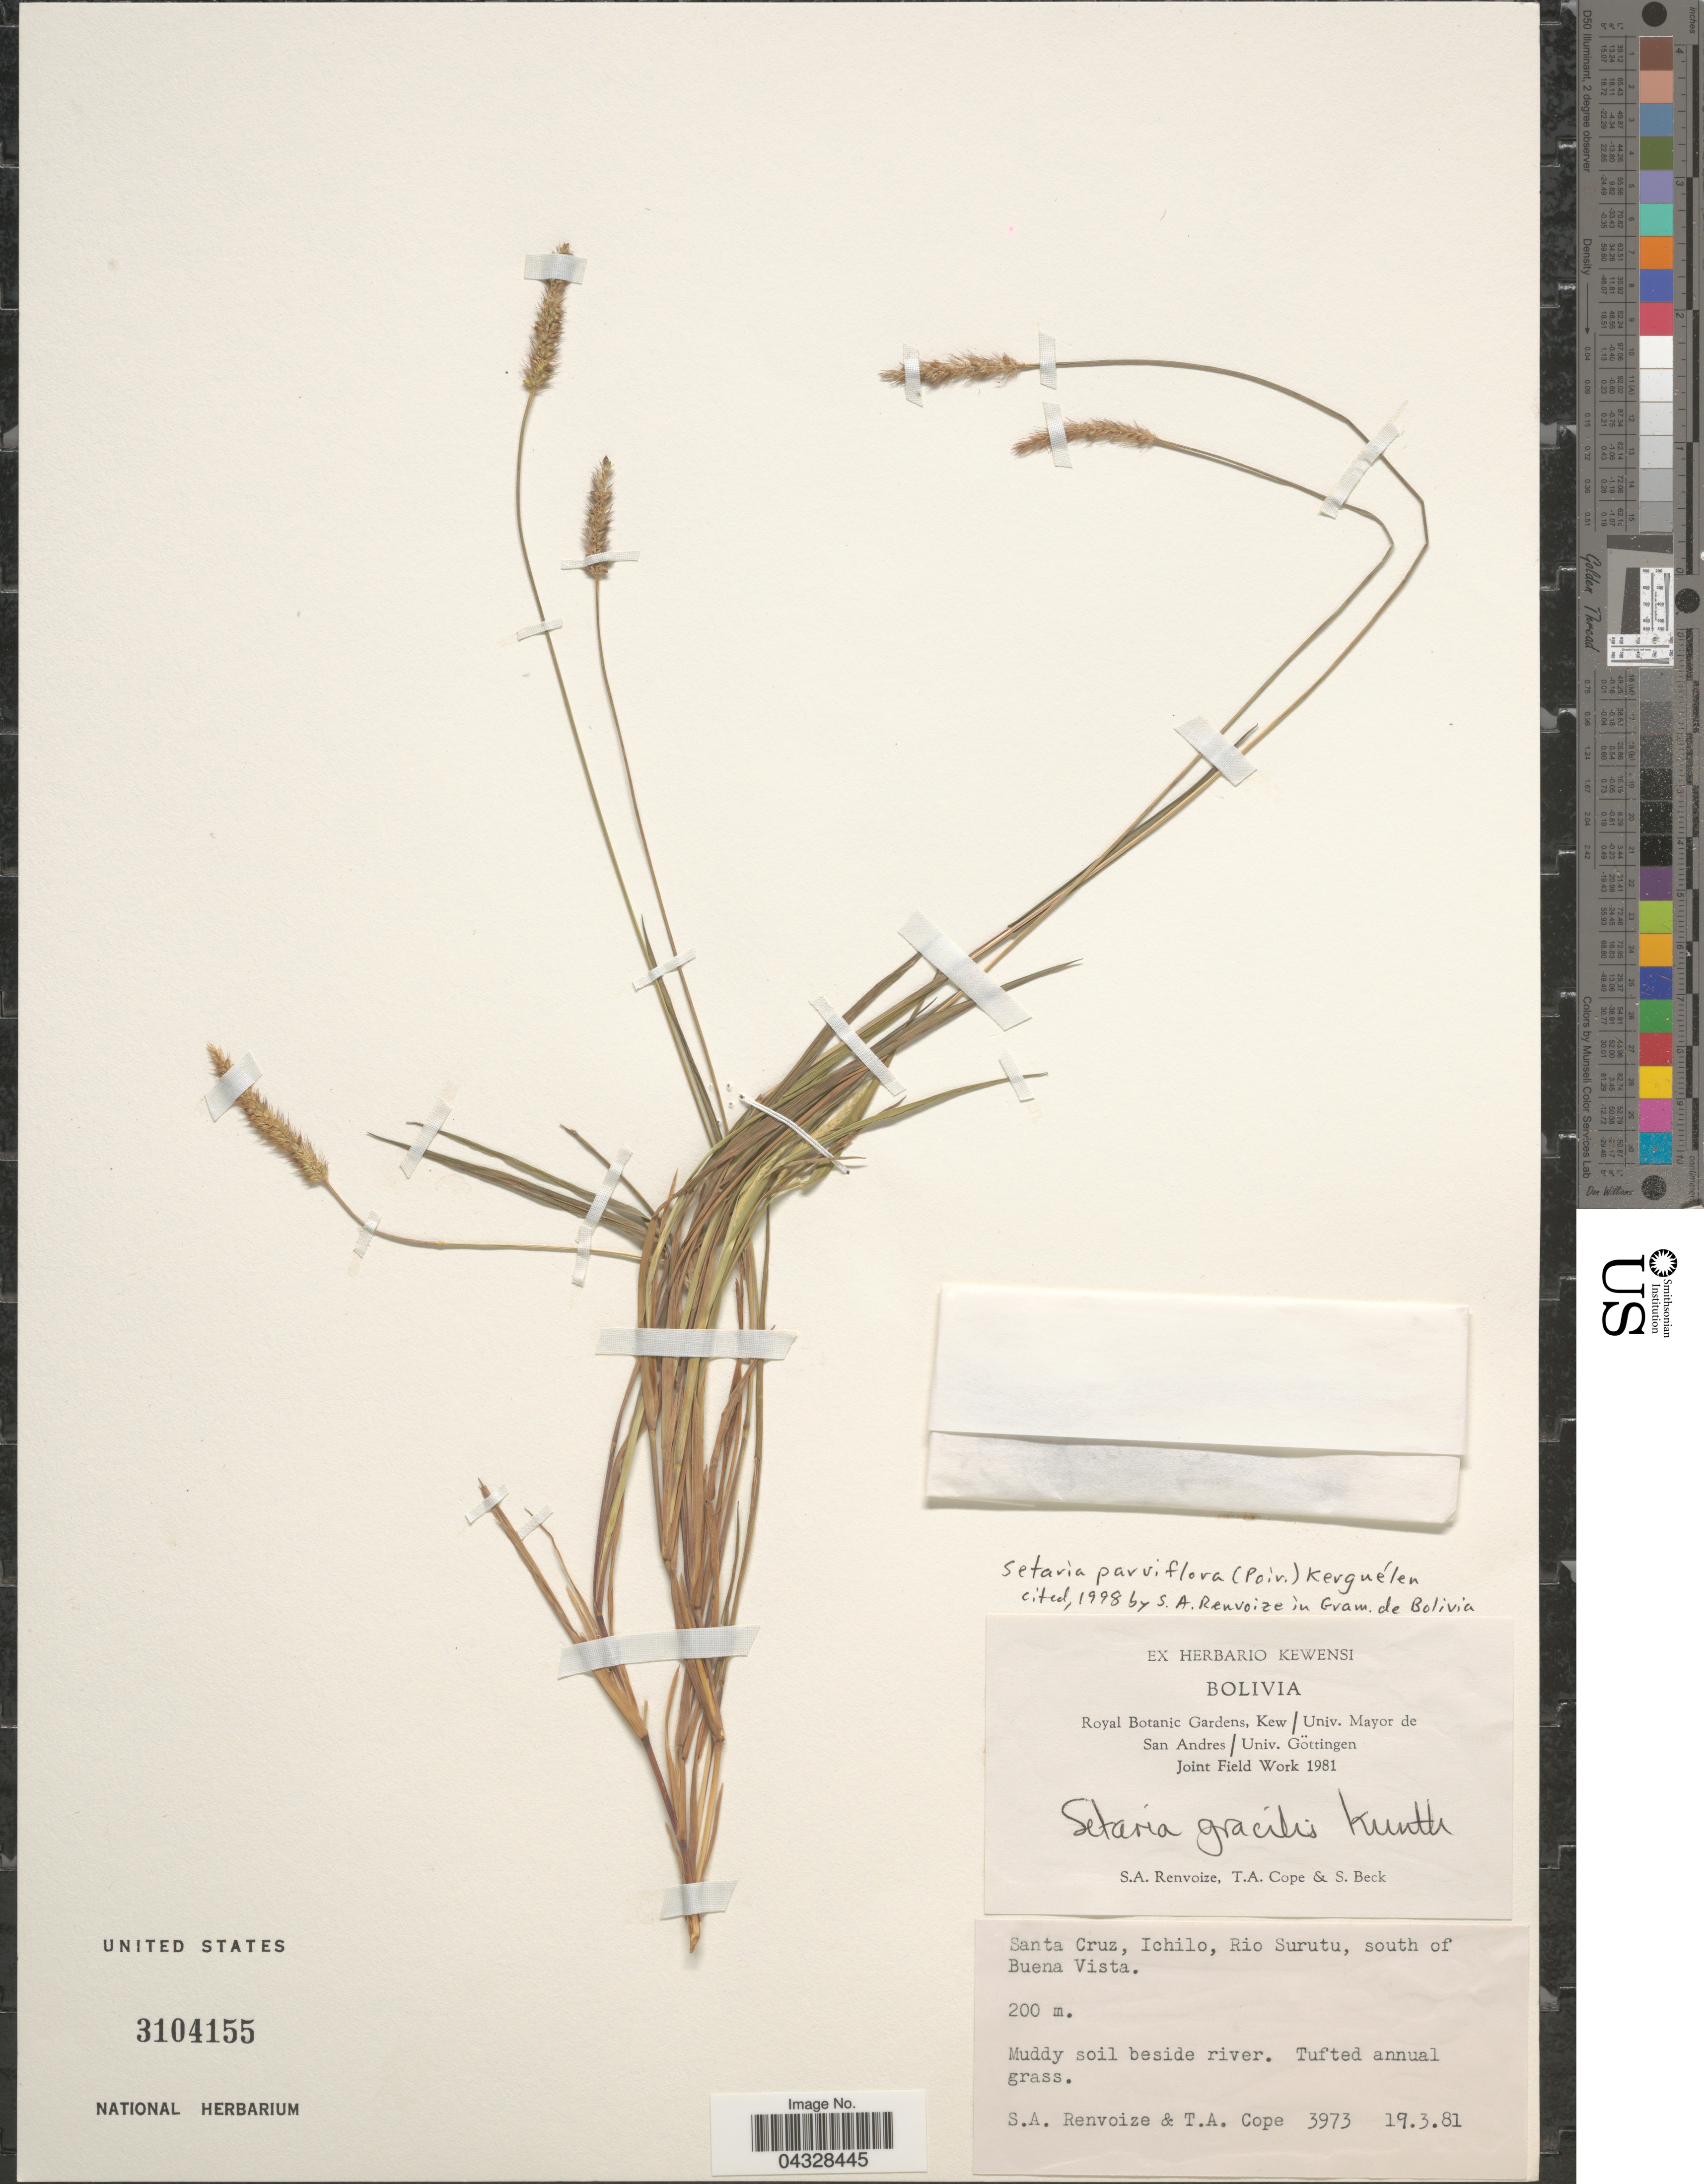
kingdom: Plantae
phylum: Tracheophyta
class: Liliopsida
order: Poales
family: Poaceae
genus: Setaria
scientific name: Setaria parviflora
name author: (Poir.) Kerguélen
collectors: S. A. Renvoize, T. A. Cope & S. G. Beck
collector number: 3973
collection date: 1981-03-19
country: Bolivia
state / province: Santa Cruz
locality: Royal Botanic Gardens, Kew/ Univ. Mayor de San Andres/ Univ. Göttingen Joint Field Work 1981. Ichilo, Rio Surutu, south of Buena Vista. Muddy soil beside river.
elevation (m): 200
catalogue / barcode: US 3104155